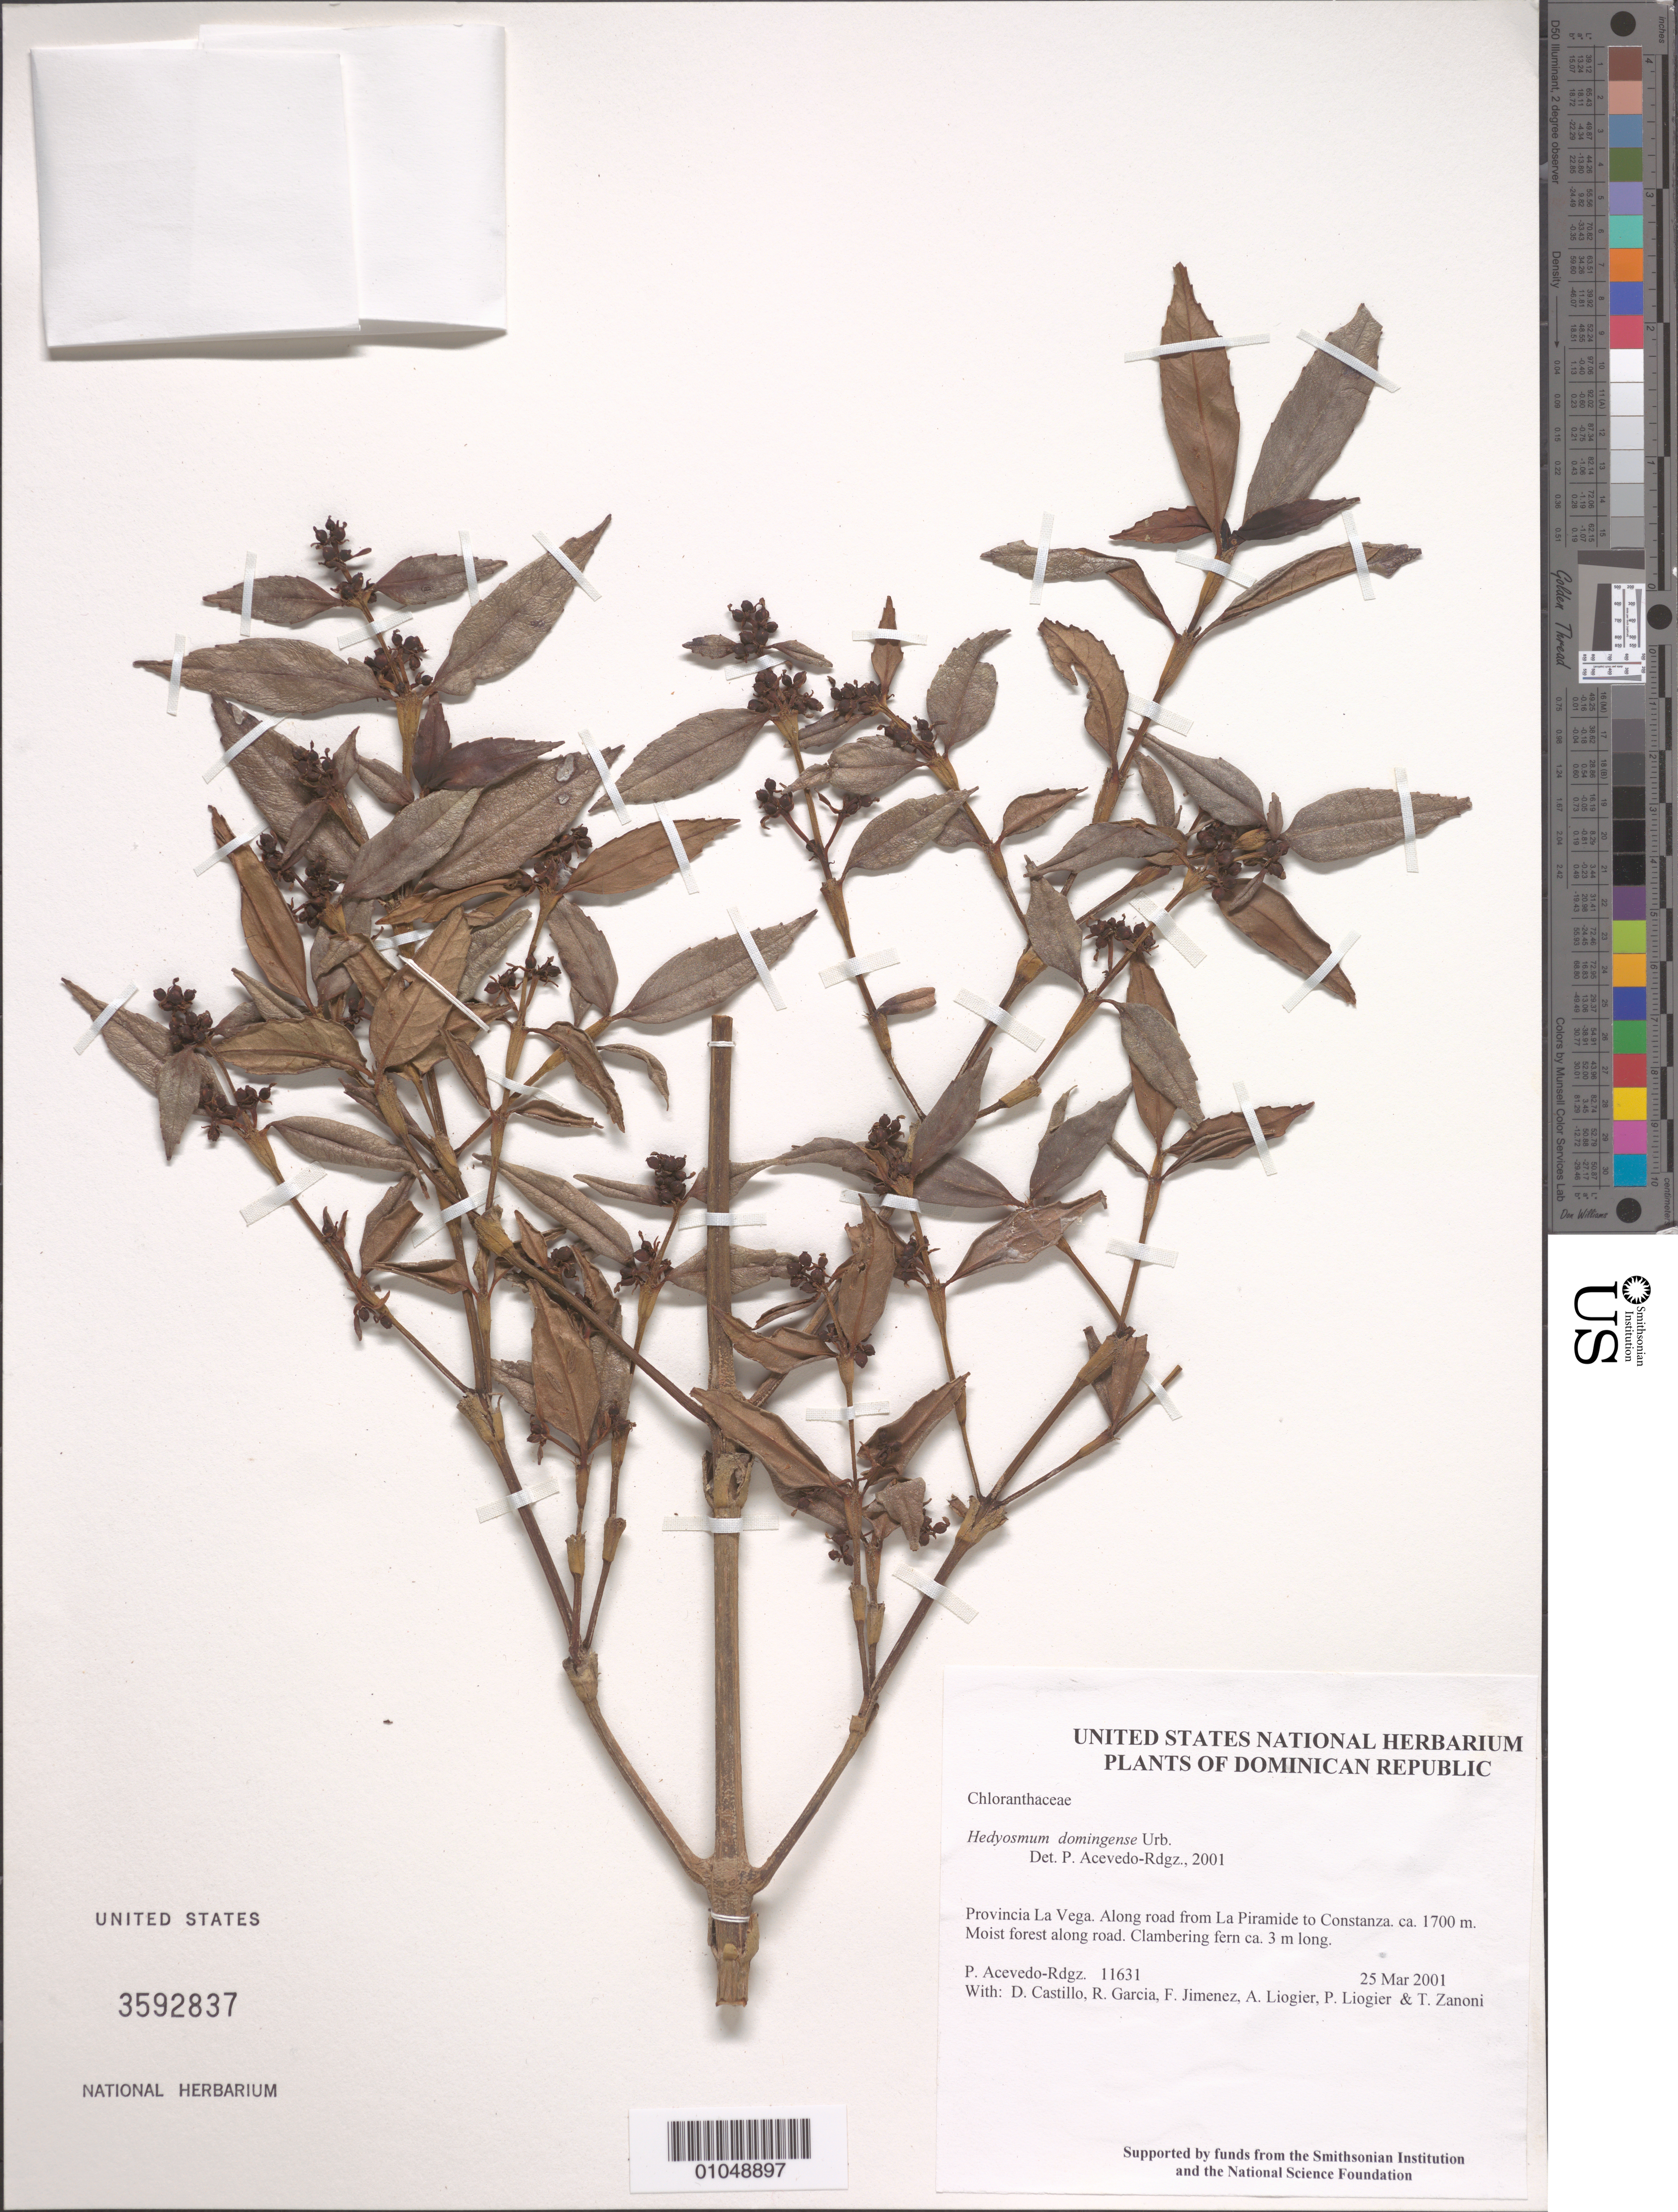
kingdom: Plantae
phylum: Tracheophyta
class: Magnoliopsida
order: Chloranthales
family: Chloranthaceae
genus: Hedyosmum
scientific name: Hedyosmum domingense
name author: Urb.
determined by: Acevedo-Rodríguez, P., (BOT), Smithsonian Institution - National Museum of Natural History (UNITED STATES)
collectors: P. Acevedo-Rodr., D. Castillo, R. G. García, F. Jimenez, A. H. Liogier, M. P. Liogier & T. A. Zanoni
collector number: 11631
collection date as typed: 25 Mar 2001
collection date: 2001-03-25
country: Dominican Republic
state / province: La Vega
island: Hispaniola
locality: Provincia La Vega. Along road from La Piramide to Constanza.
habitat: Moist forest along road.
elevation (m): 1700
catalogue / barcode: US 3592837